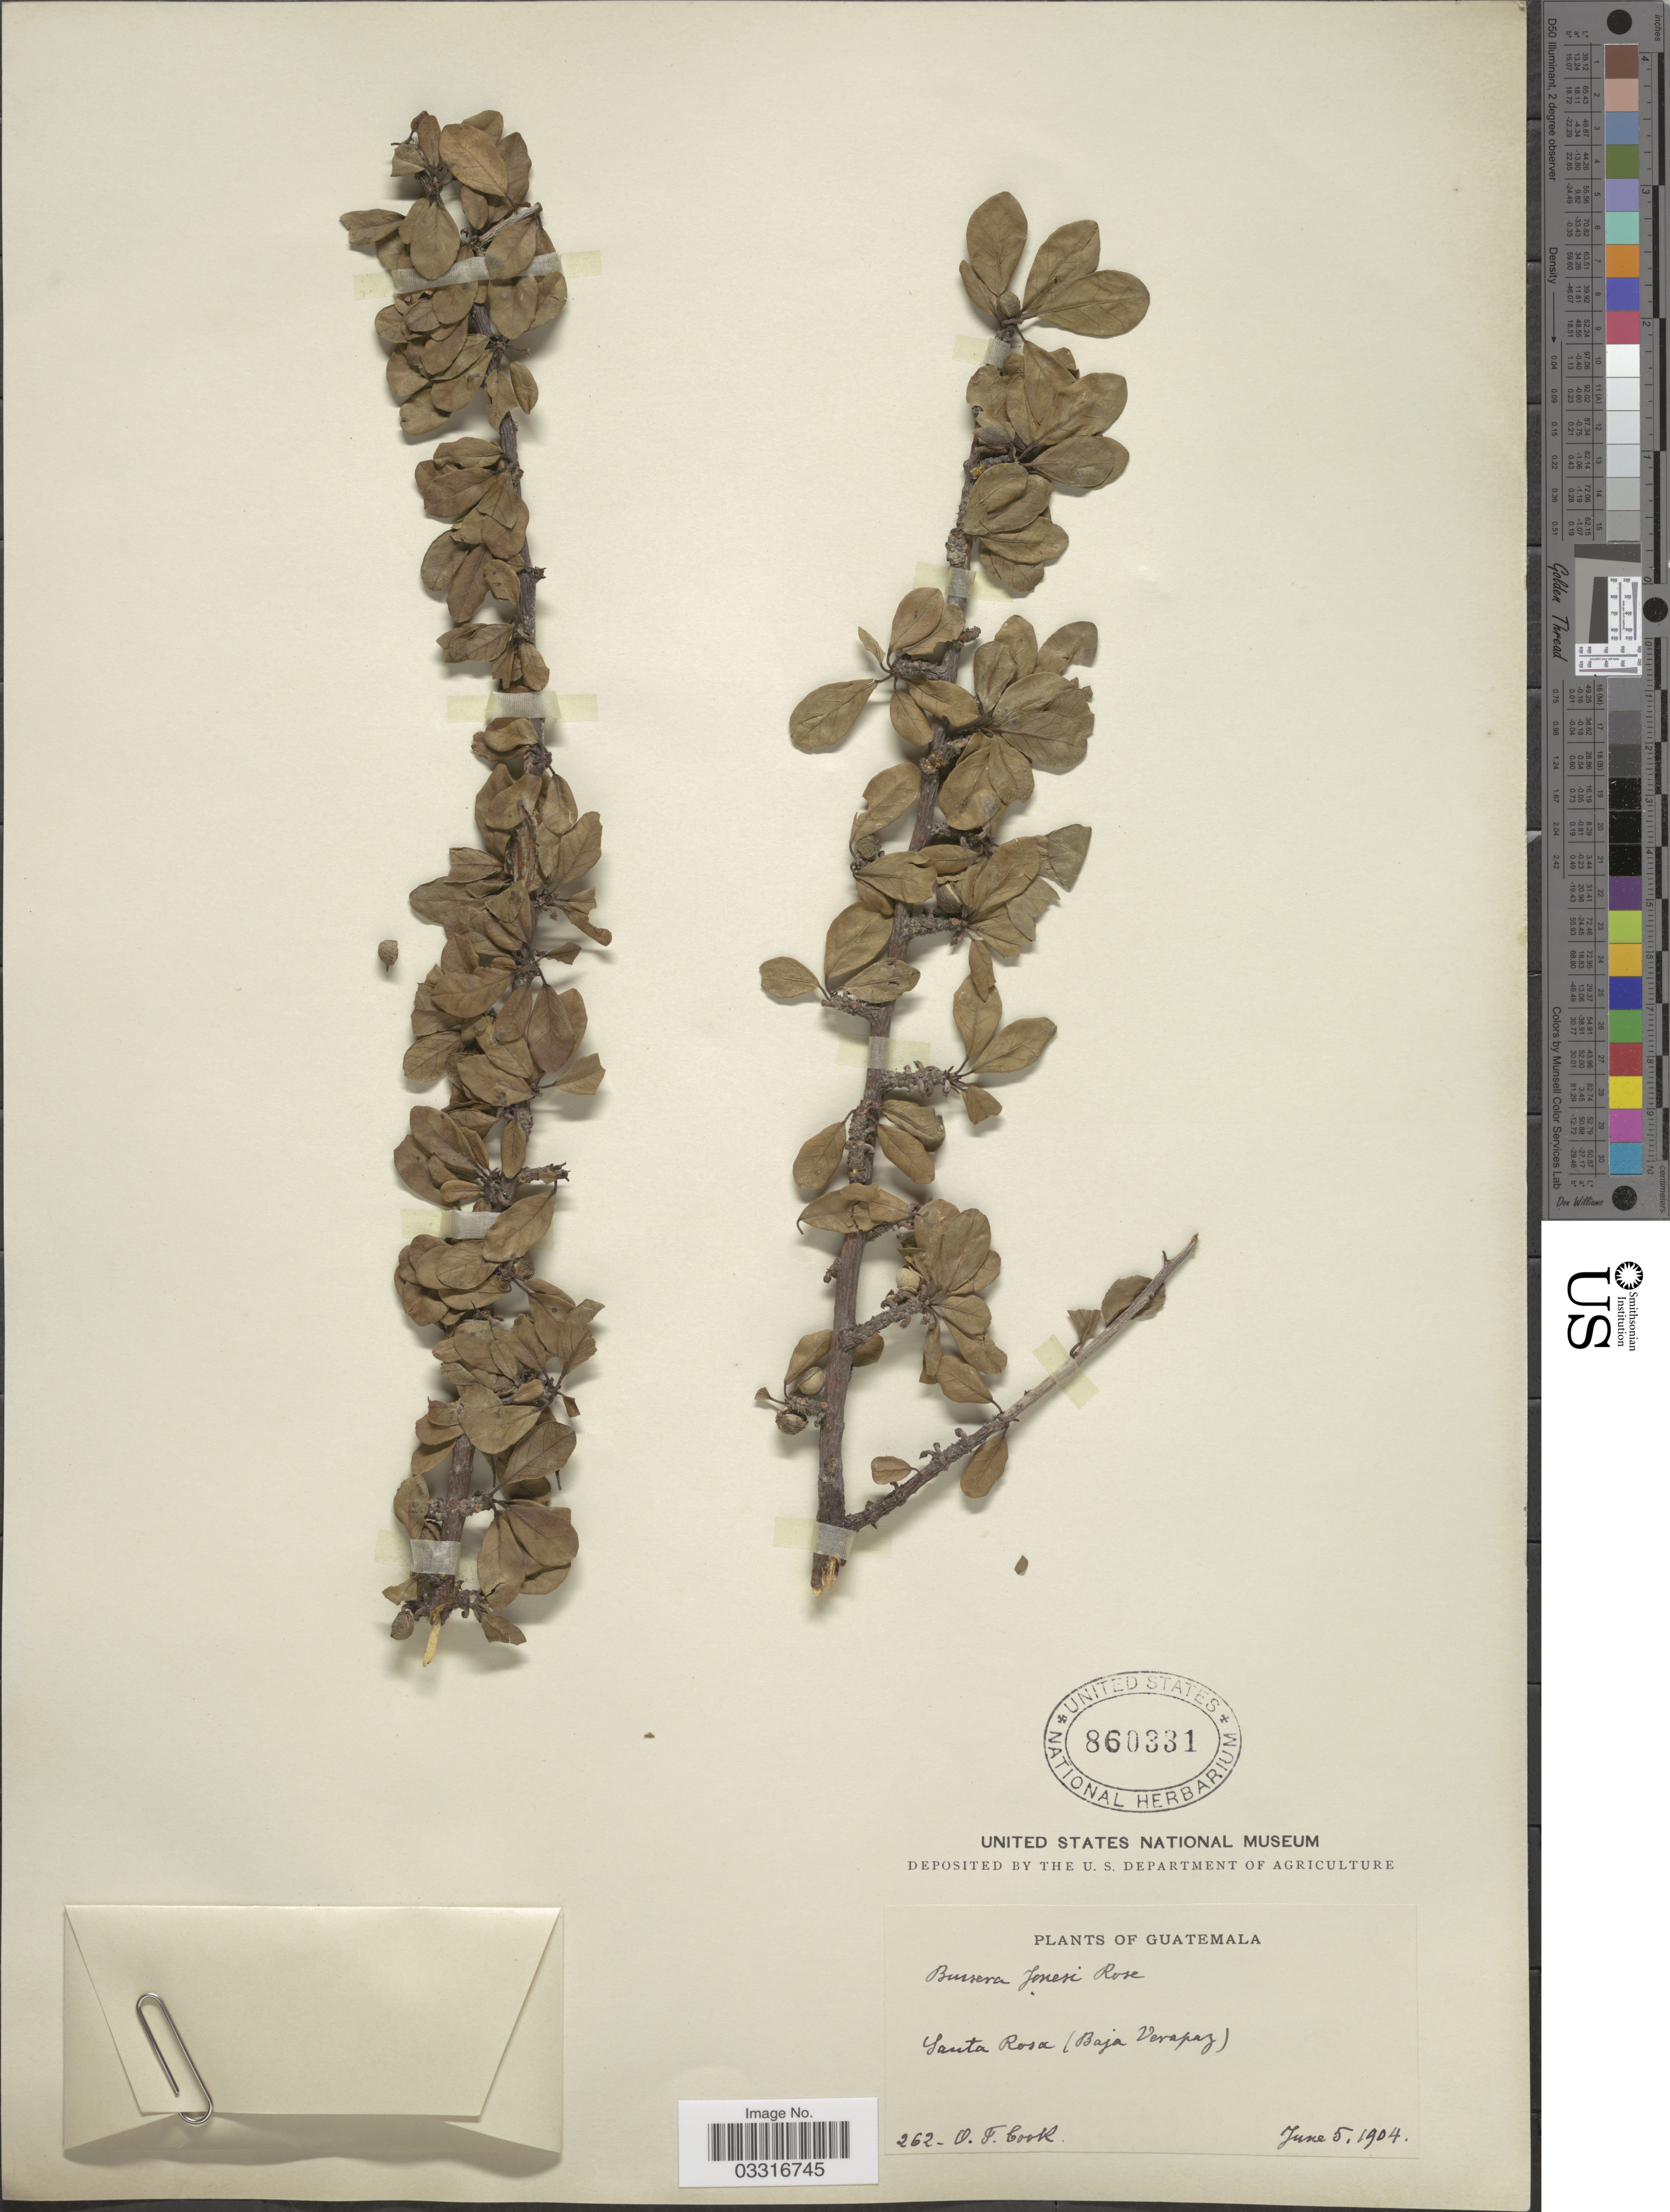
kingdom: Plantae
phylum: Tracheophyta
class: Magnoliopsida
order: Sapindales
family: Burseraceae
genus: Bursera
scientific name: Bursera schlechtendalii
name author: Engl.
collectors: O. F. Cook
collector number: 262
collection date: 1904-06-05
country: Guatemala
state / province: Baja Verapaz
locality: Santa Rosa.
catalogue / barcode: US 860331